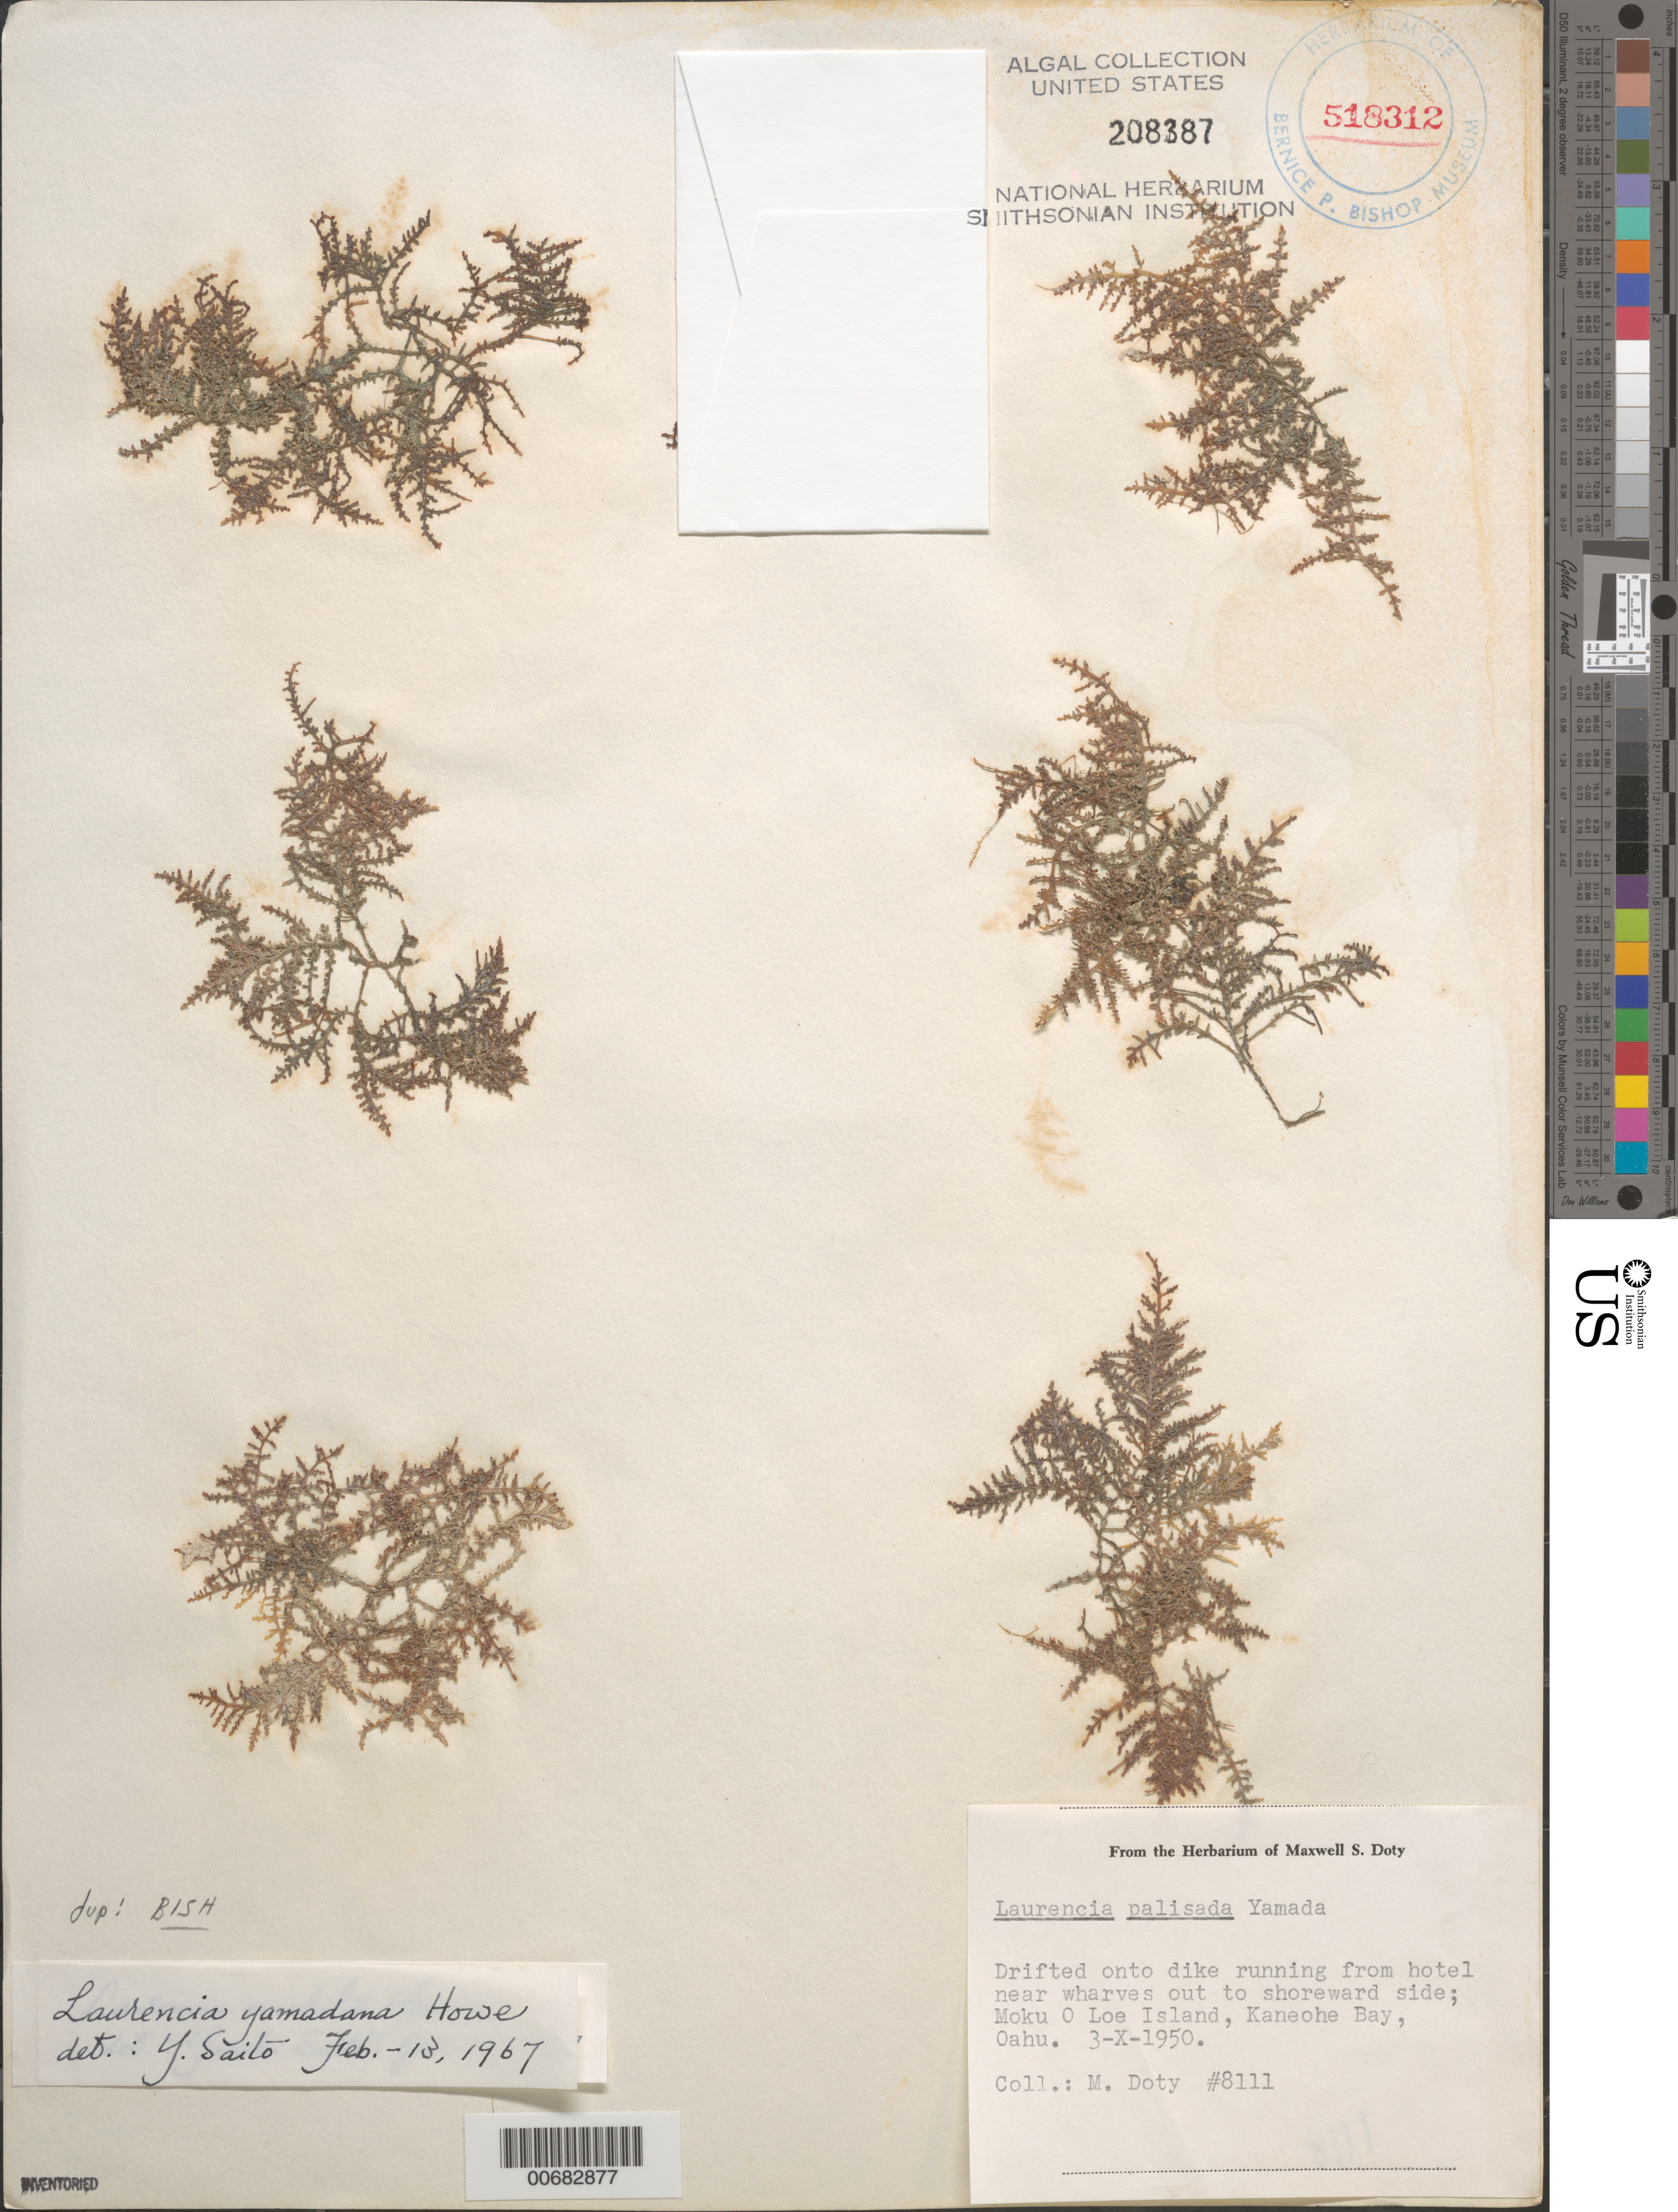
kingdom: Plantae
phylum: Rhodophyta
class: Florideophyceae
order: Ceramiales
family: Rhodomelaceae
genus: Palisada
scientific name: Palisada yamadana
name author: (M. Howe) K.W. Nam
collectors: M. S. Doty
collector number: MSD 8111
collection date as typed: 03 Oct 1950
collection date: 1950-10-03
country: United States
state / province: Hawaii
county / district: Honolulu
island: Oahu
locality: Kaneohe Bay, Coconut Island (Moku o Lo'e)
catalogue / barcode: US 208387